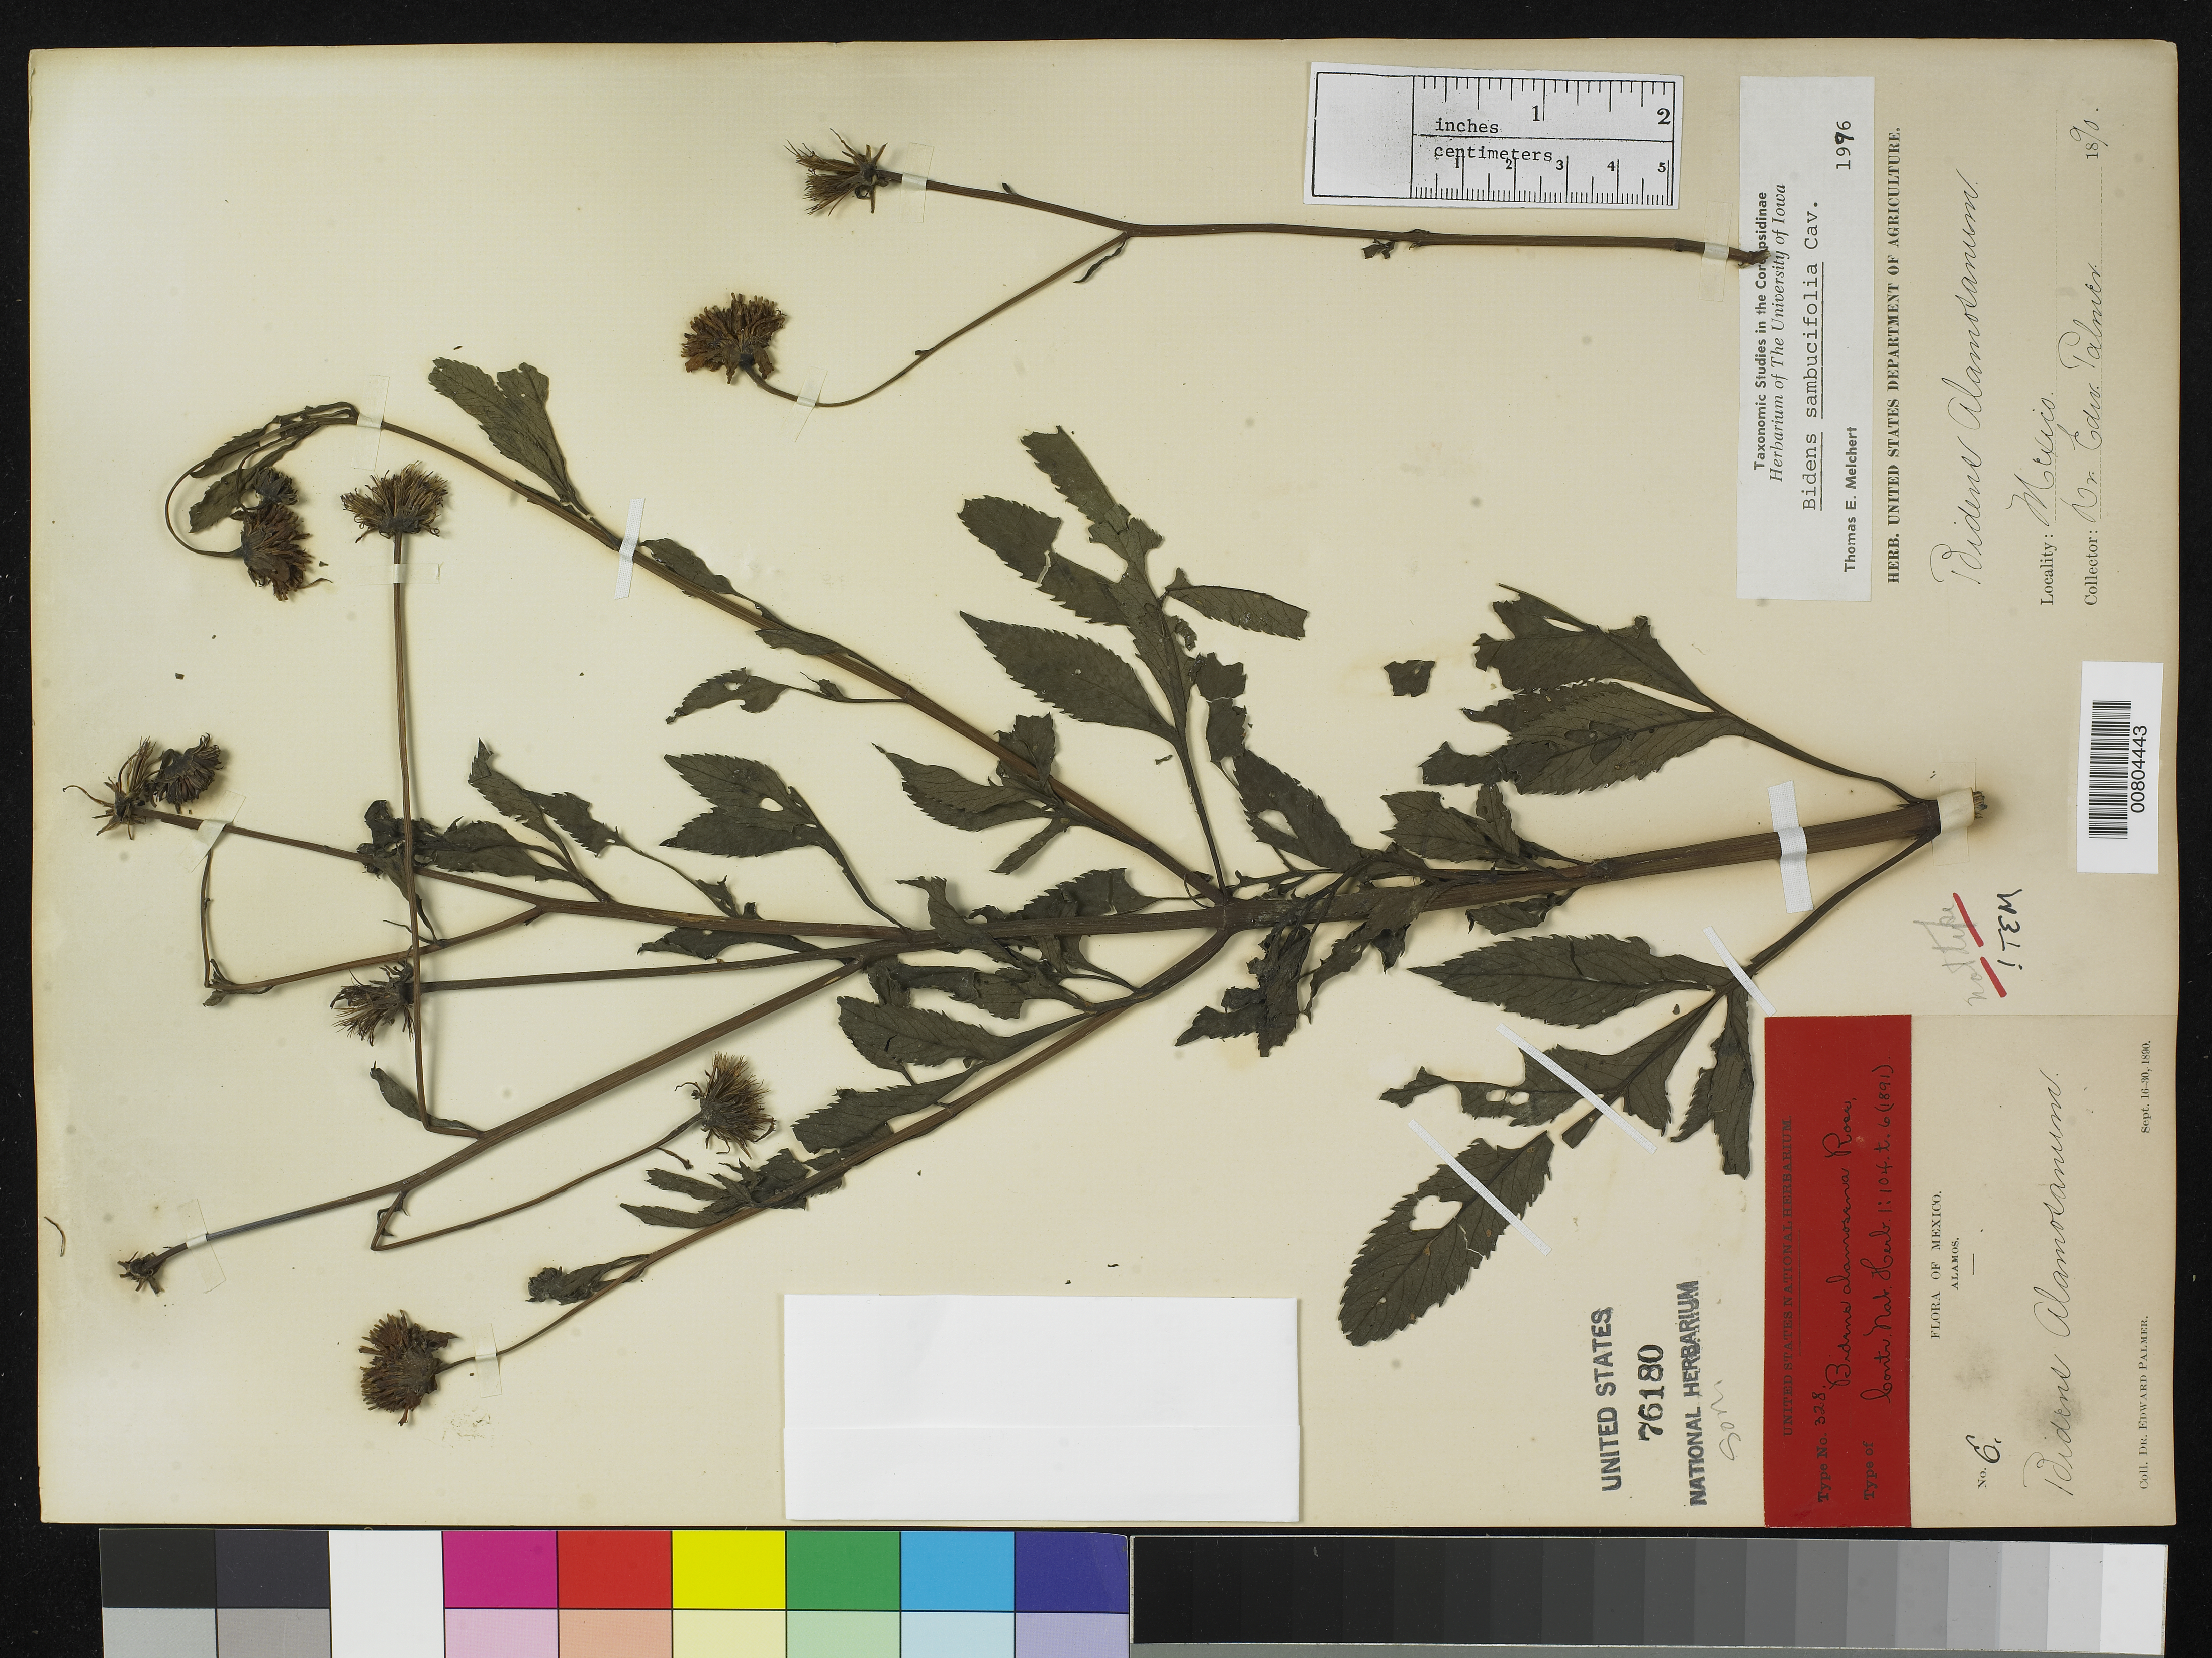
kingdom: Plantae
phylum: Tracheophyta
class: Magnoliopsida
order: Asterales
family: Asteraceae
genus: Bidens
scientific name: Bidens alamosana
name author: Rose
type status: Syntype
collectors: E. Palmer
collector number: E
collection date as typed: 16 Sep 1890 to 30 Sep 1890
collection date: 1890-09-16/1890-09-30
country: Mexico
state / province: Sonora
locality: E. Alamos, Sonora.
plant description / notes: Taxonomic Studies in the Coreopsidinae. Herbarium of The University of Iowa. Thomas E. Melchert 1996.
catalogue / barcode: US 76180